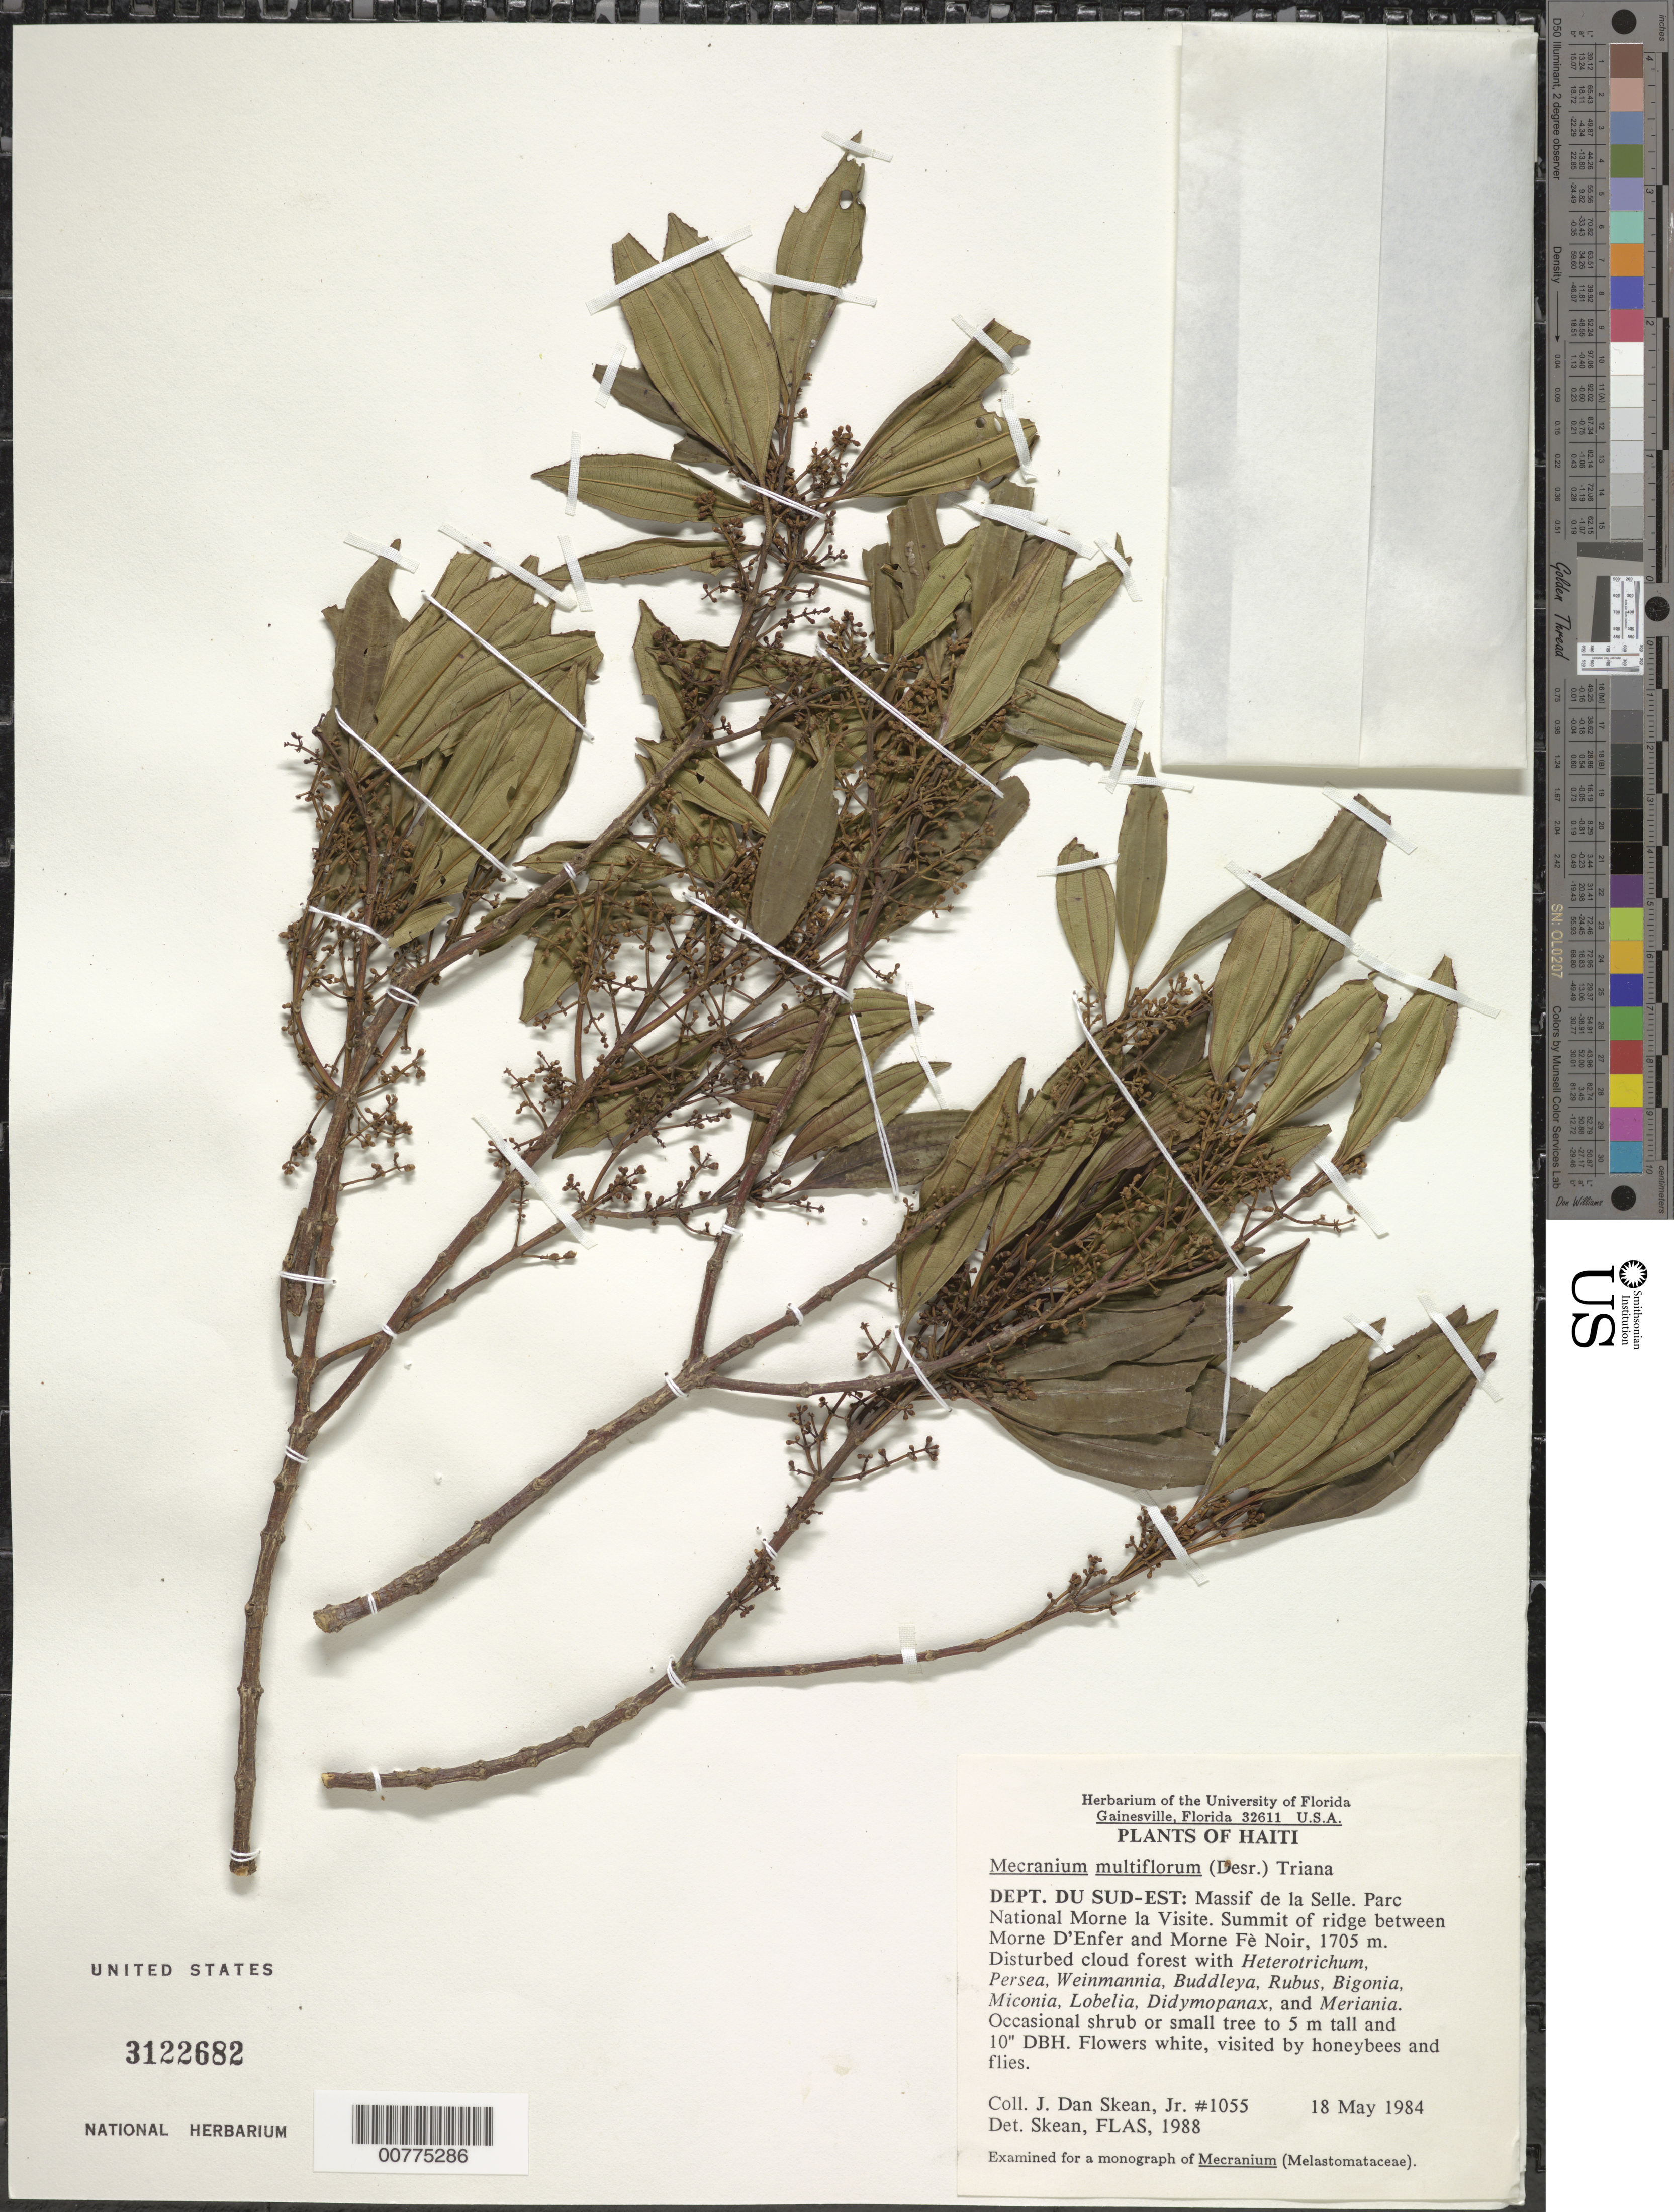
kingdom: Plantae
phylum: Tracheophyta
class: Magnoliopsida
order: Myrtales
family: Melastomataceae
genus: Mecranium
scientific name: Mecranium multiflorum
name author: (Desr.) Triana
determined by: Skean, J. D., Jr.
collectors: J. D. Skean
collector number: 1055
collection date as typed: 18 May 1984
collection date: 1984-05-18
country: Haiti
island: Hispaniola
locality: Dept. Sud-Est, Massif de la Selle, Parc National Morne La Visite, summit of ridge between Morne D'Enfer and Morne Fè Noir.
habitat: Disturbed cloud forest with Heterotrichum, Persea, Weinmannia, Buddleya, Rubus, Bigonia, Miconia, Lobelia, Didymopanax, etc.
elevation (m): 1705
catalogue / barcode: US 3122682